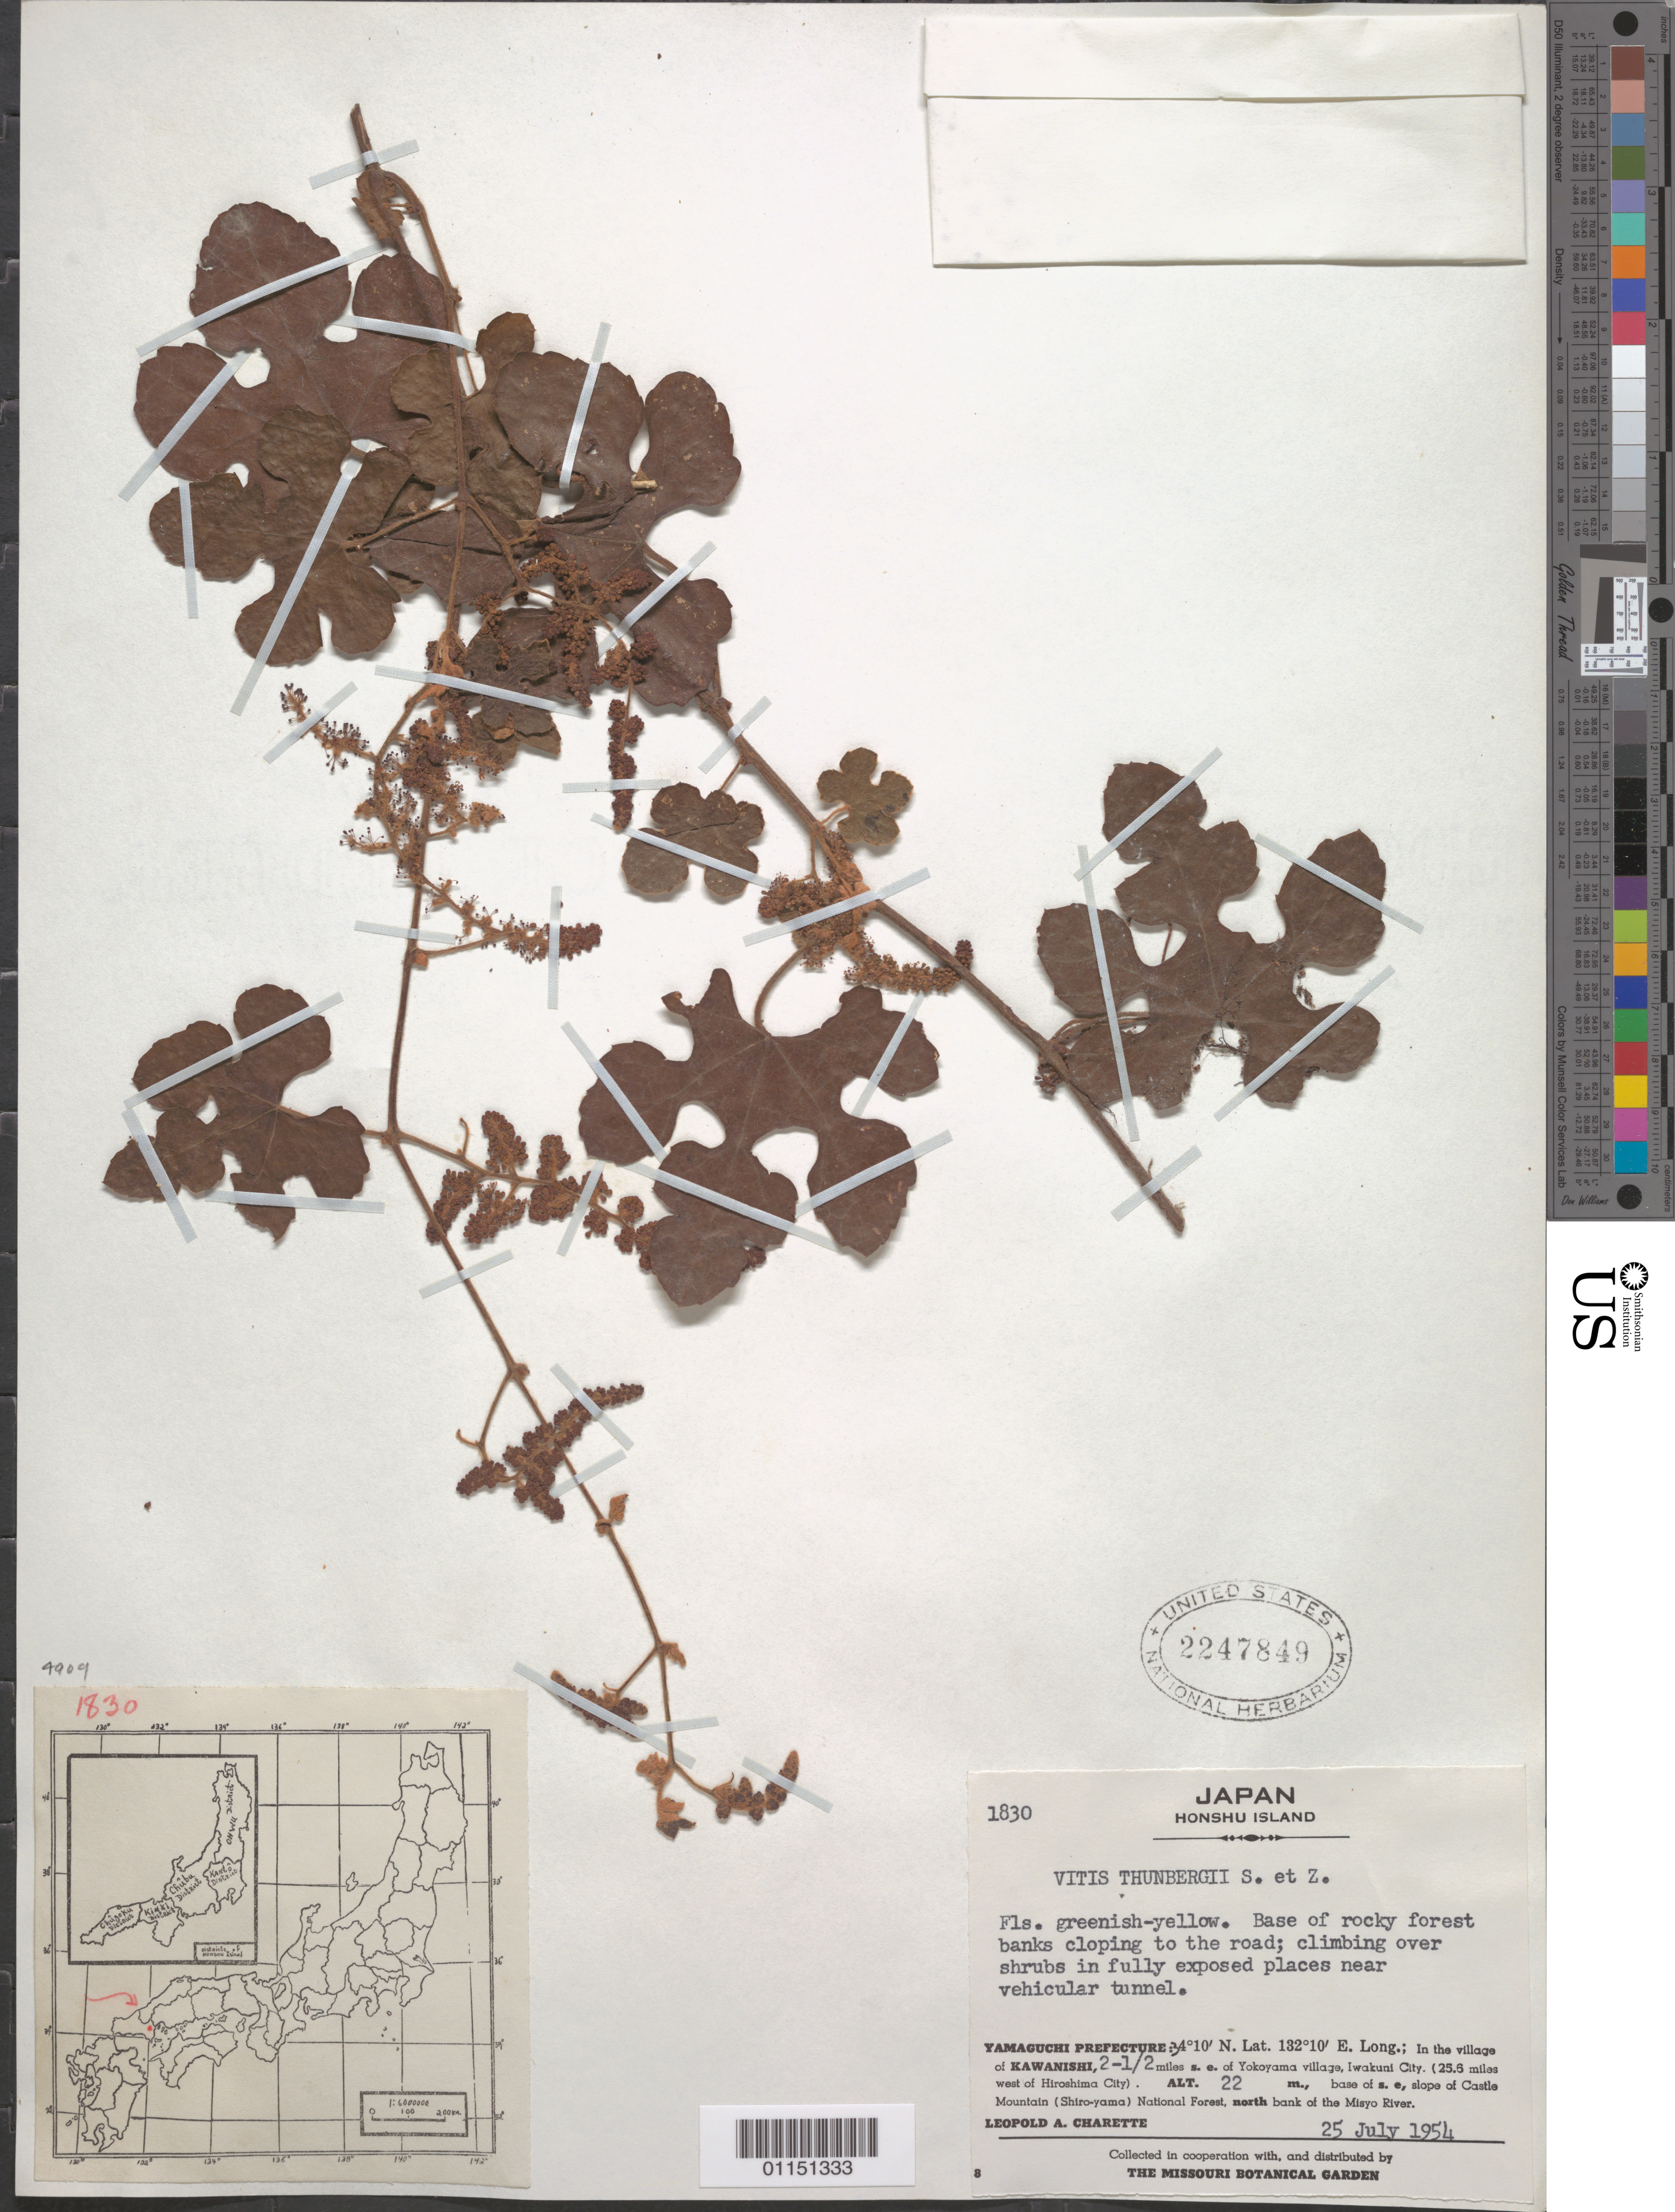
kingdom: Plantae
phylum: Tracheophyta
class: Magnoliopsida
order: Vitales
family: Vitaceae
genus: Vitis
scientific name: Vitis thunbergii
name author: Siebold & Zucc.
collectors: L. A. Charette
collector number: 1830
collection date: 1954-07-25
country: Japan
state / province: Yamaguti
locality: Honshu Island. In the village of Kawanishi, 2-1/2 mi SE Yokoyama village, Iwakuni City. (25.6 mi W of Hiroshima City). Base of SE slope of Castle Mt (Shiro-yama) National Forest, N bank of the Misyo River.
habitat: Base of rocky forest banks cloping to the road; climbing over shrubs in fully exposed places.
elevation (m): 22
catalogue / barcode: US 2247849